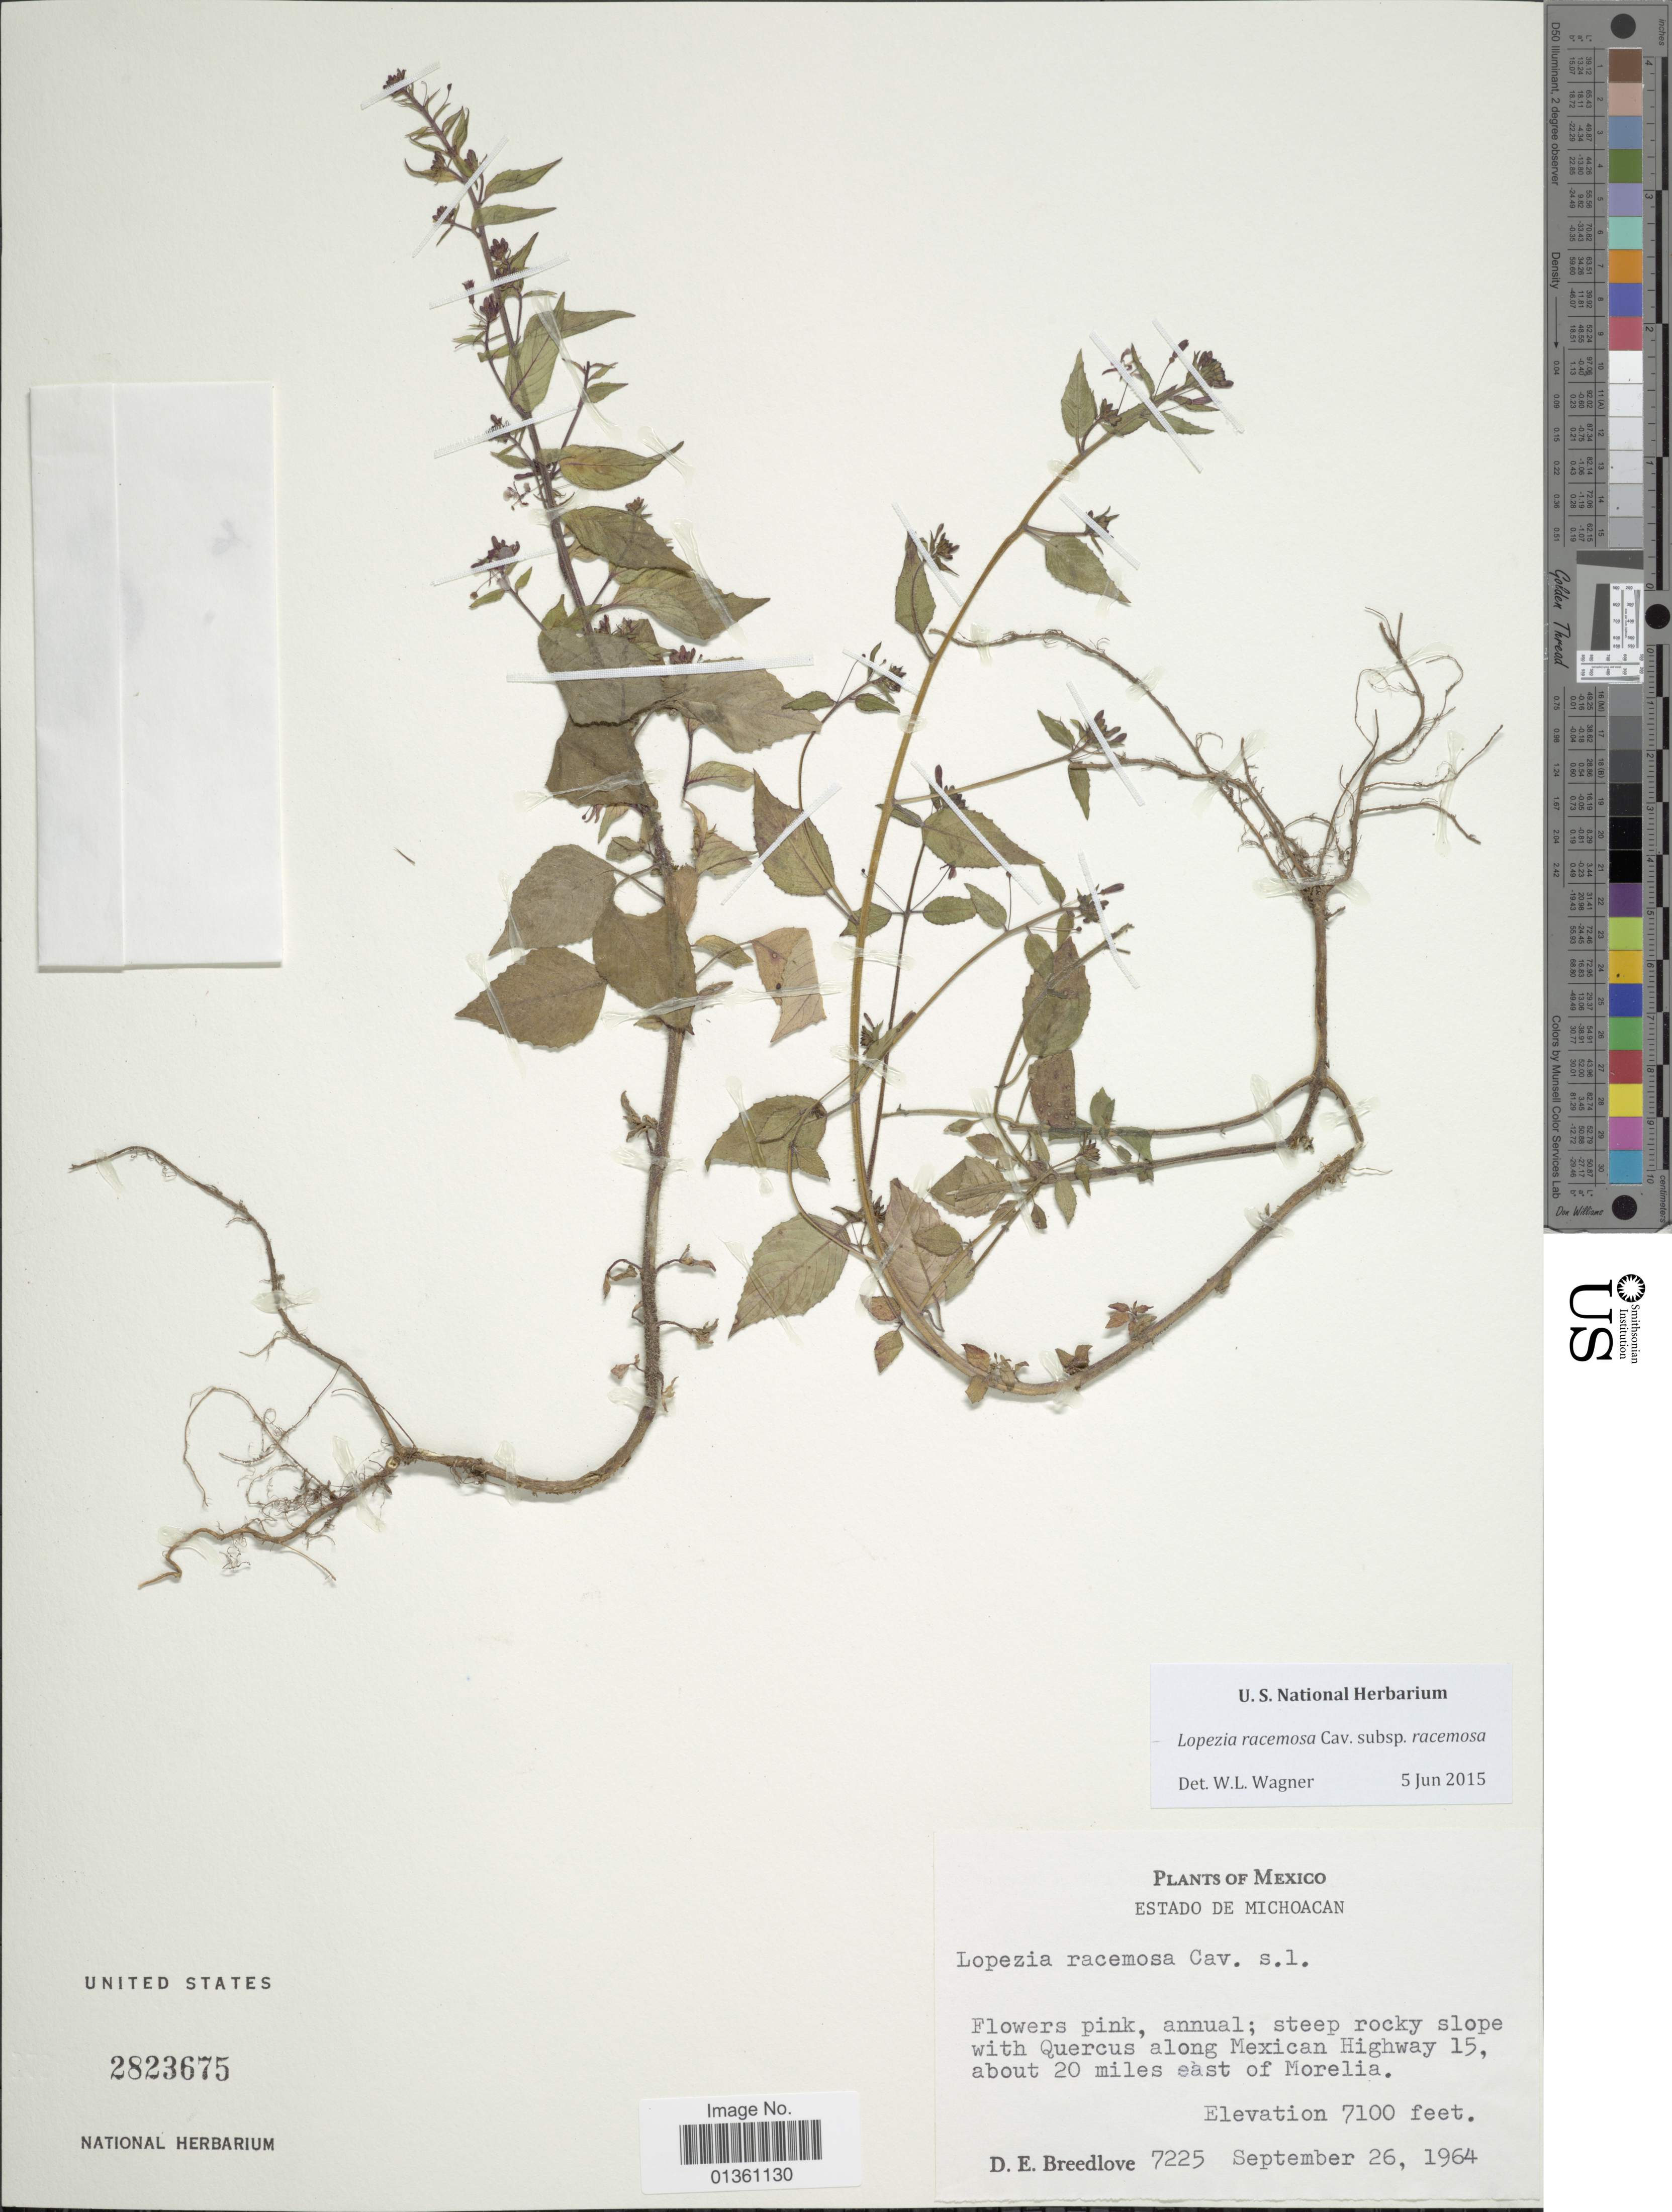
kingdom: Plantae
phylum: Tracheophyta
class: Magnoliopsida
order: Myrtales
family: Onagraceae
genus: Lopezia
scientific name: Lopezia racemosa subsp. racemosa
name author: Cav.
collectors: D. E. Breedlove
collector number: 7225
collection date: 1964-09-26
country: Mexico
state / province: Michoacán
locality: Along Mexican Highway 15, about 20 miles east of Morelia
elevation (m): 2164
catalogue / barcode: US 2823675